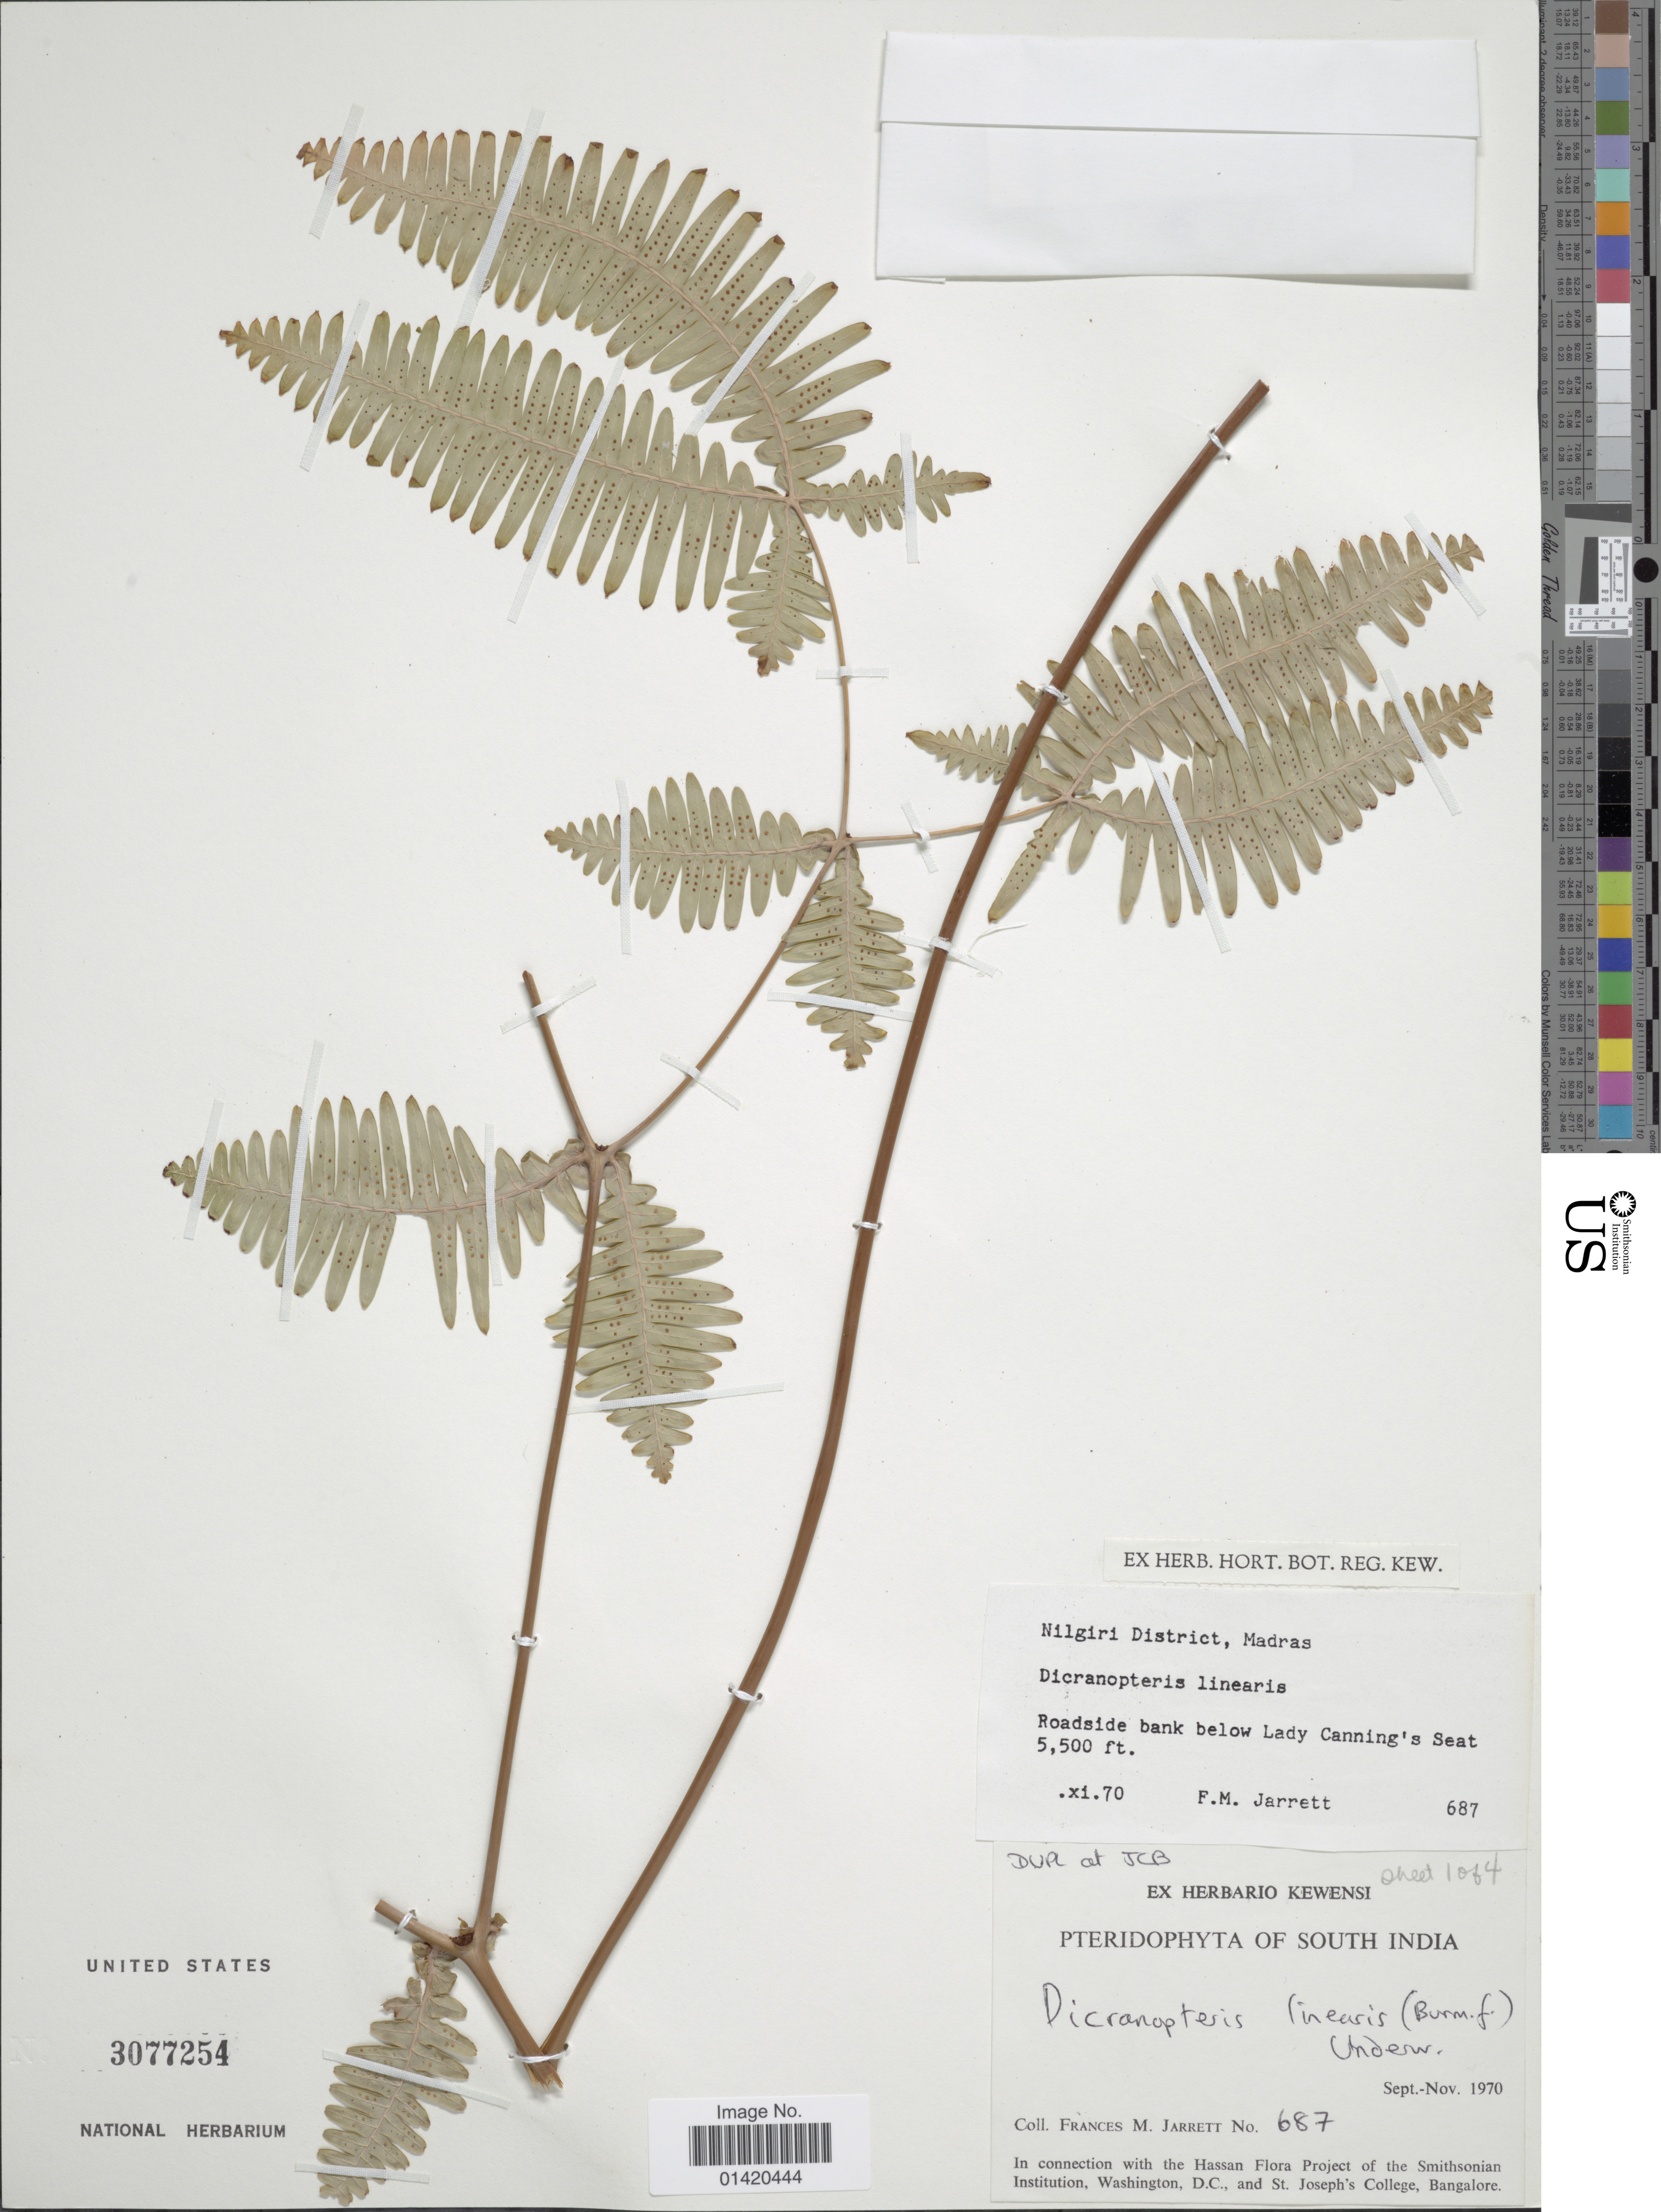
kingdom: Plantae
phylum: Tracheophyta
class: Polypodiopsida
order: Gleicheniales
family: Gleicheniaceae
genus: Dicranopteris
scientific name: Dicranopteris linearis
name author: (Burm. f.) Underw.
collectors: F. M. Jarrett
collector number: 687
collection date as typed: Transcribed d/m/y: /11/70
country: India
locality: Nilgiri District, Madras Roadside bank below Lady Canning's Seat, South India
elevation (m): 1676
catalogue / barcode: US 3077254